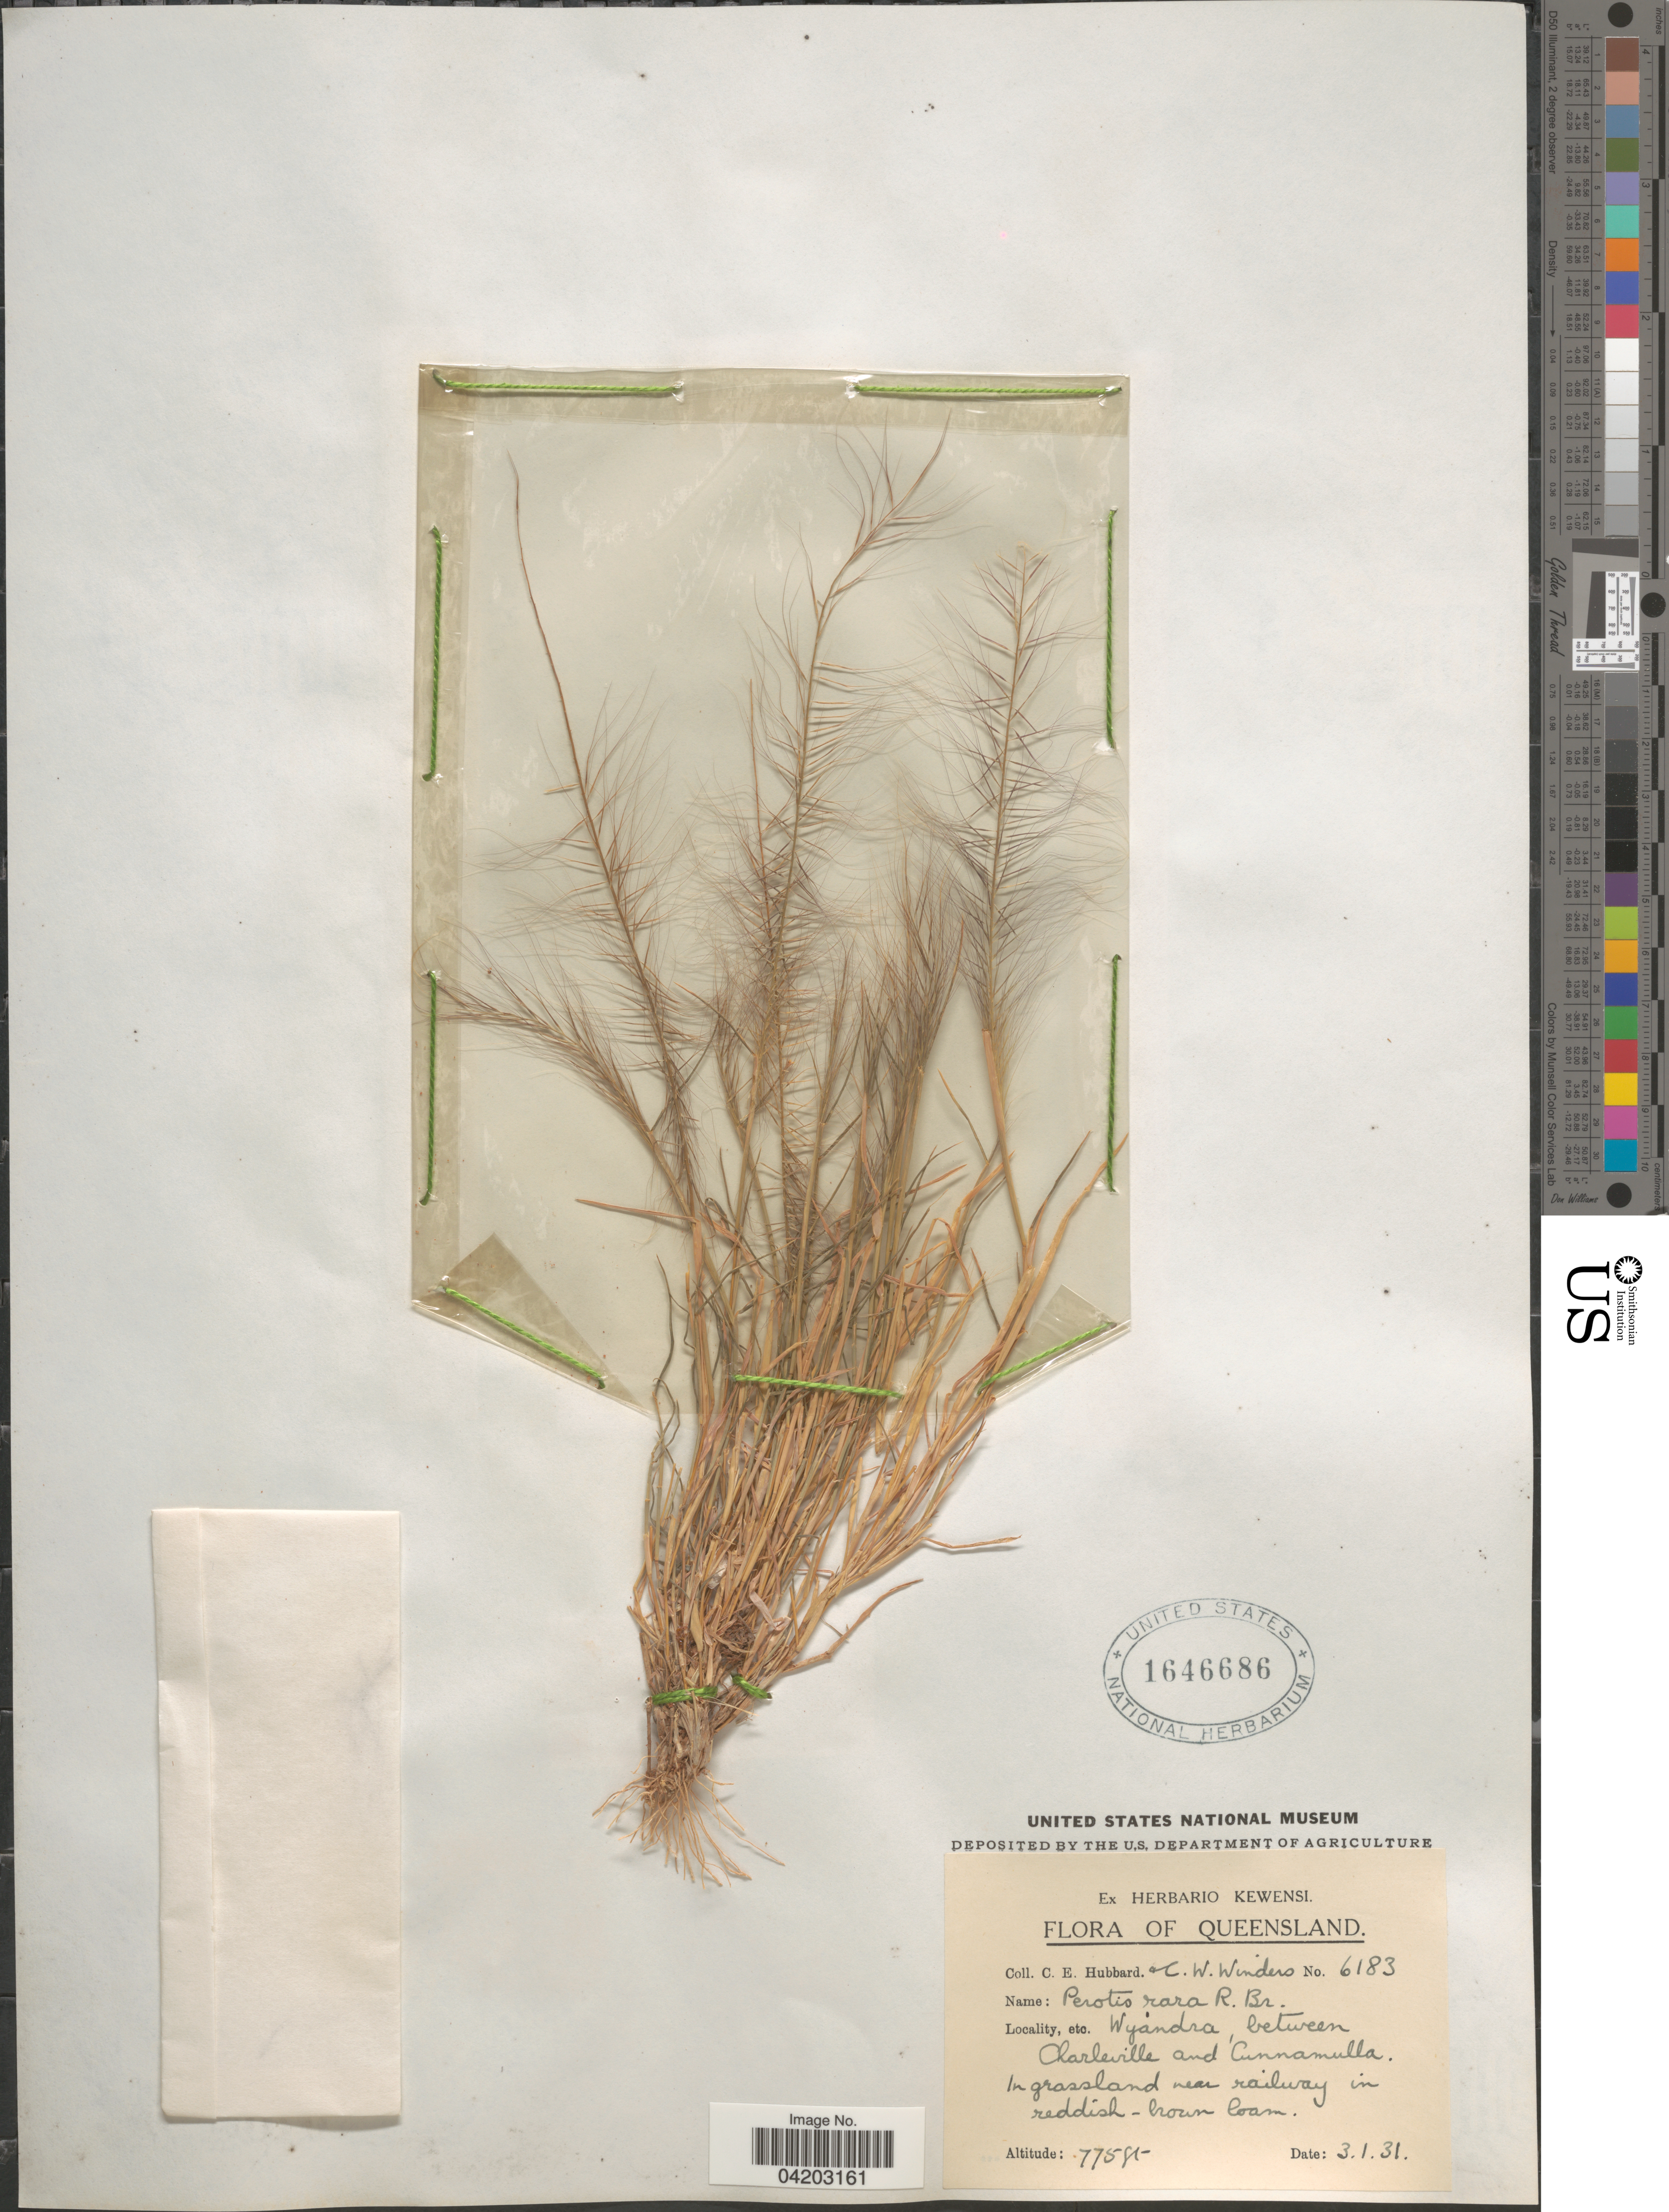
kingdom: Plantae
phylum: Tracheophyta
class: Liliopsida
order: Poales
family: Poaceae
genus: Perotis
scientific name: Perotis rara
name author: R. Br.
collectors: C. E. Hubbard & C. Winders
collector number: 6183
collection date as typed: Transcribed d/m/y: 3/1/31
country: Australia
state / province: Queensland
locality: Wyandra, between Charleville and Cunnamulla. In grassland near railway.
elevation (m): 236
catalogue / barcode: US 1646686